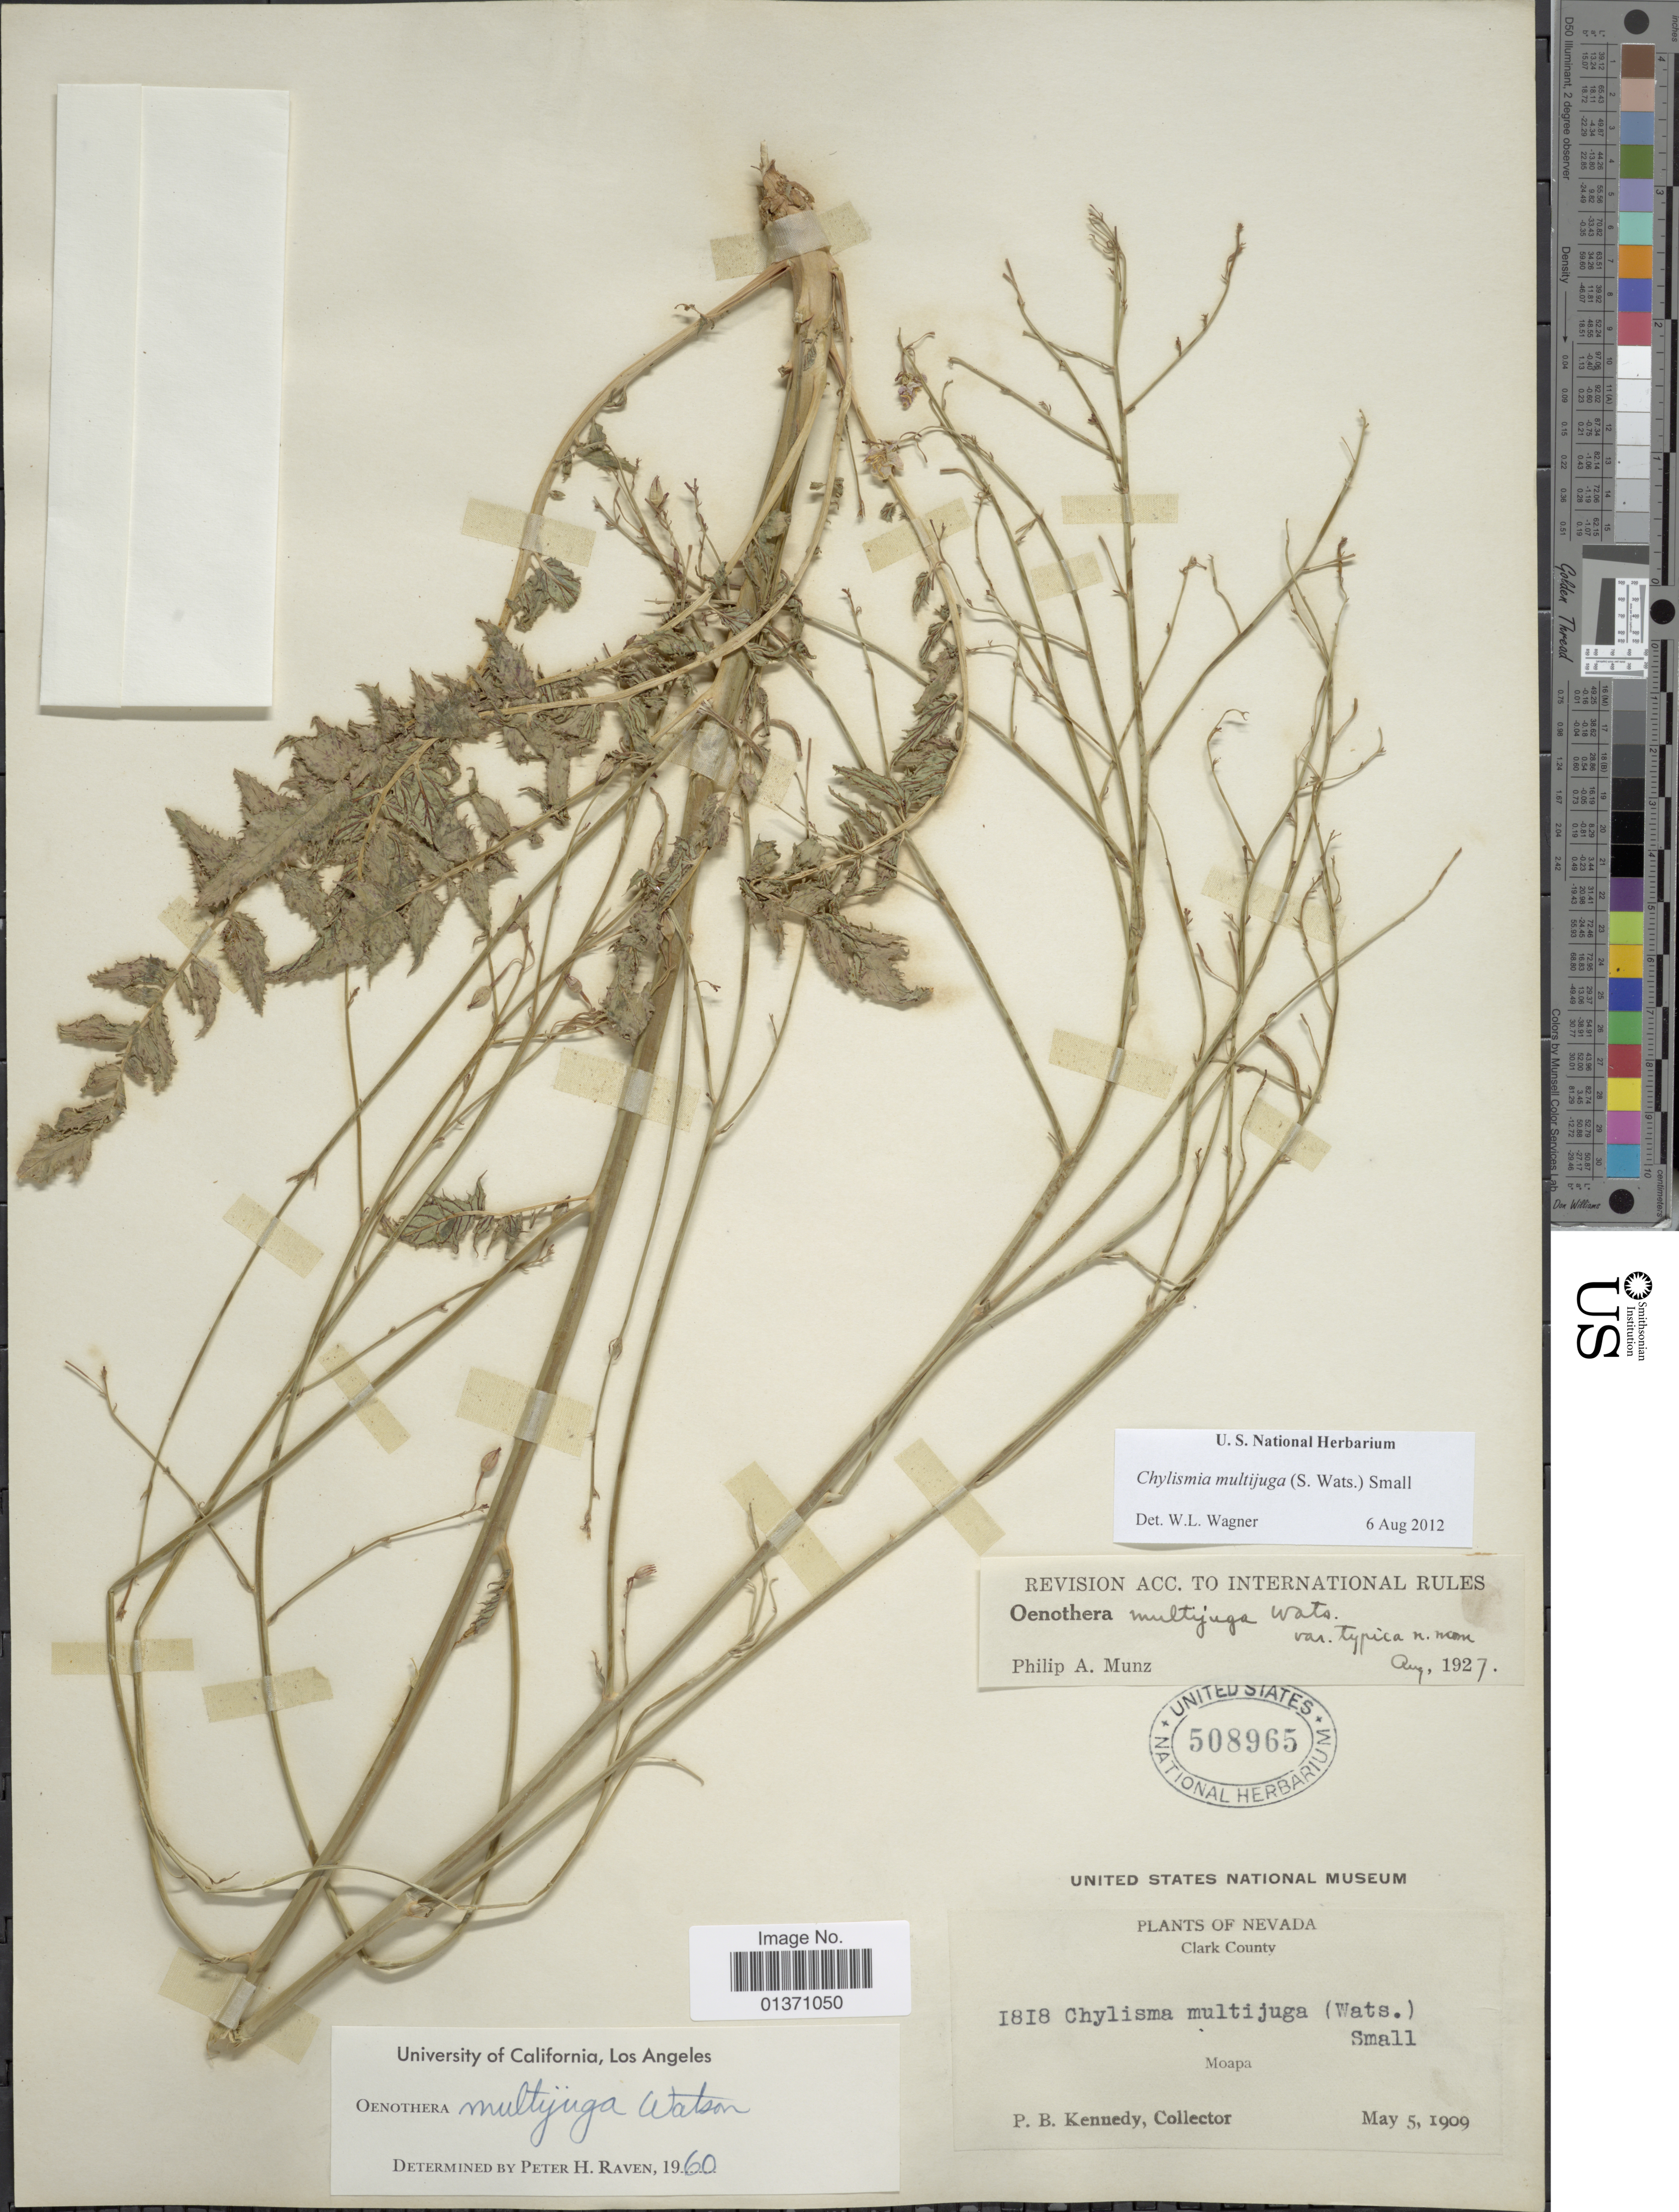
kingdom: Plantae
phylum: Tracheophyta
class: Magnoliopsida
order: Myrtales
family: Onagraceae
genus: Chylismia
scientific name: Chylismia multijuga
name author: (S. Watson) Small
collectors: P. B. Kennedy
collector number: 1818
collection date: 1909-05-05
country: United States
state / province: Nevada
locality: Clark County, Moapa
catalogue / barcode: US 508965